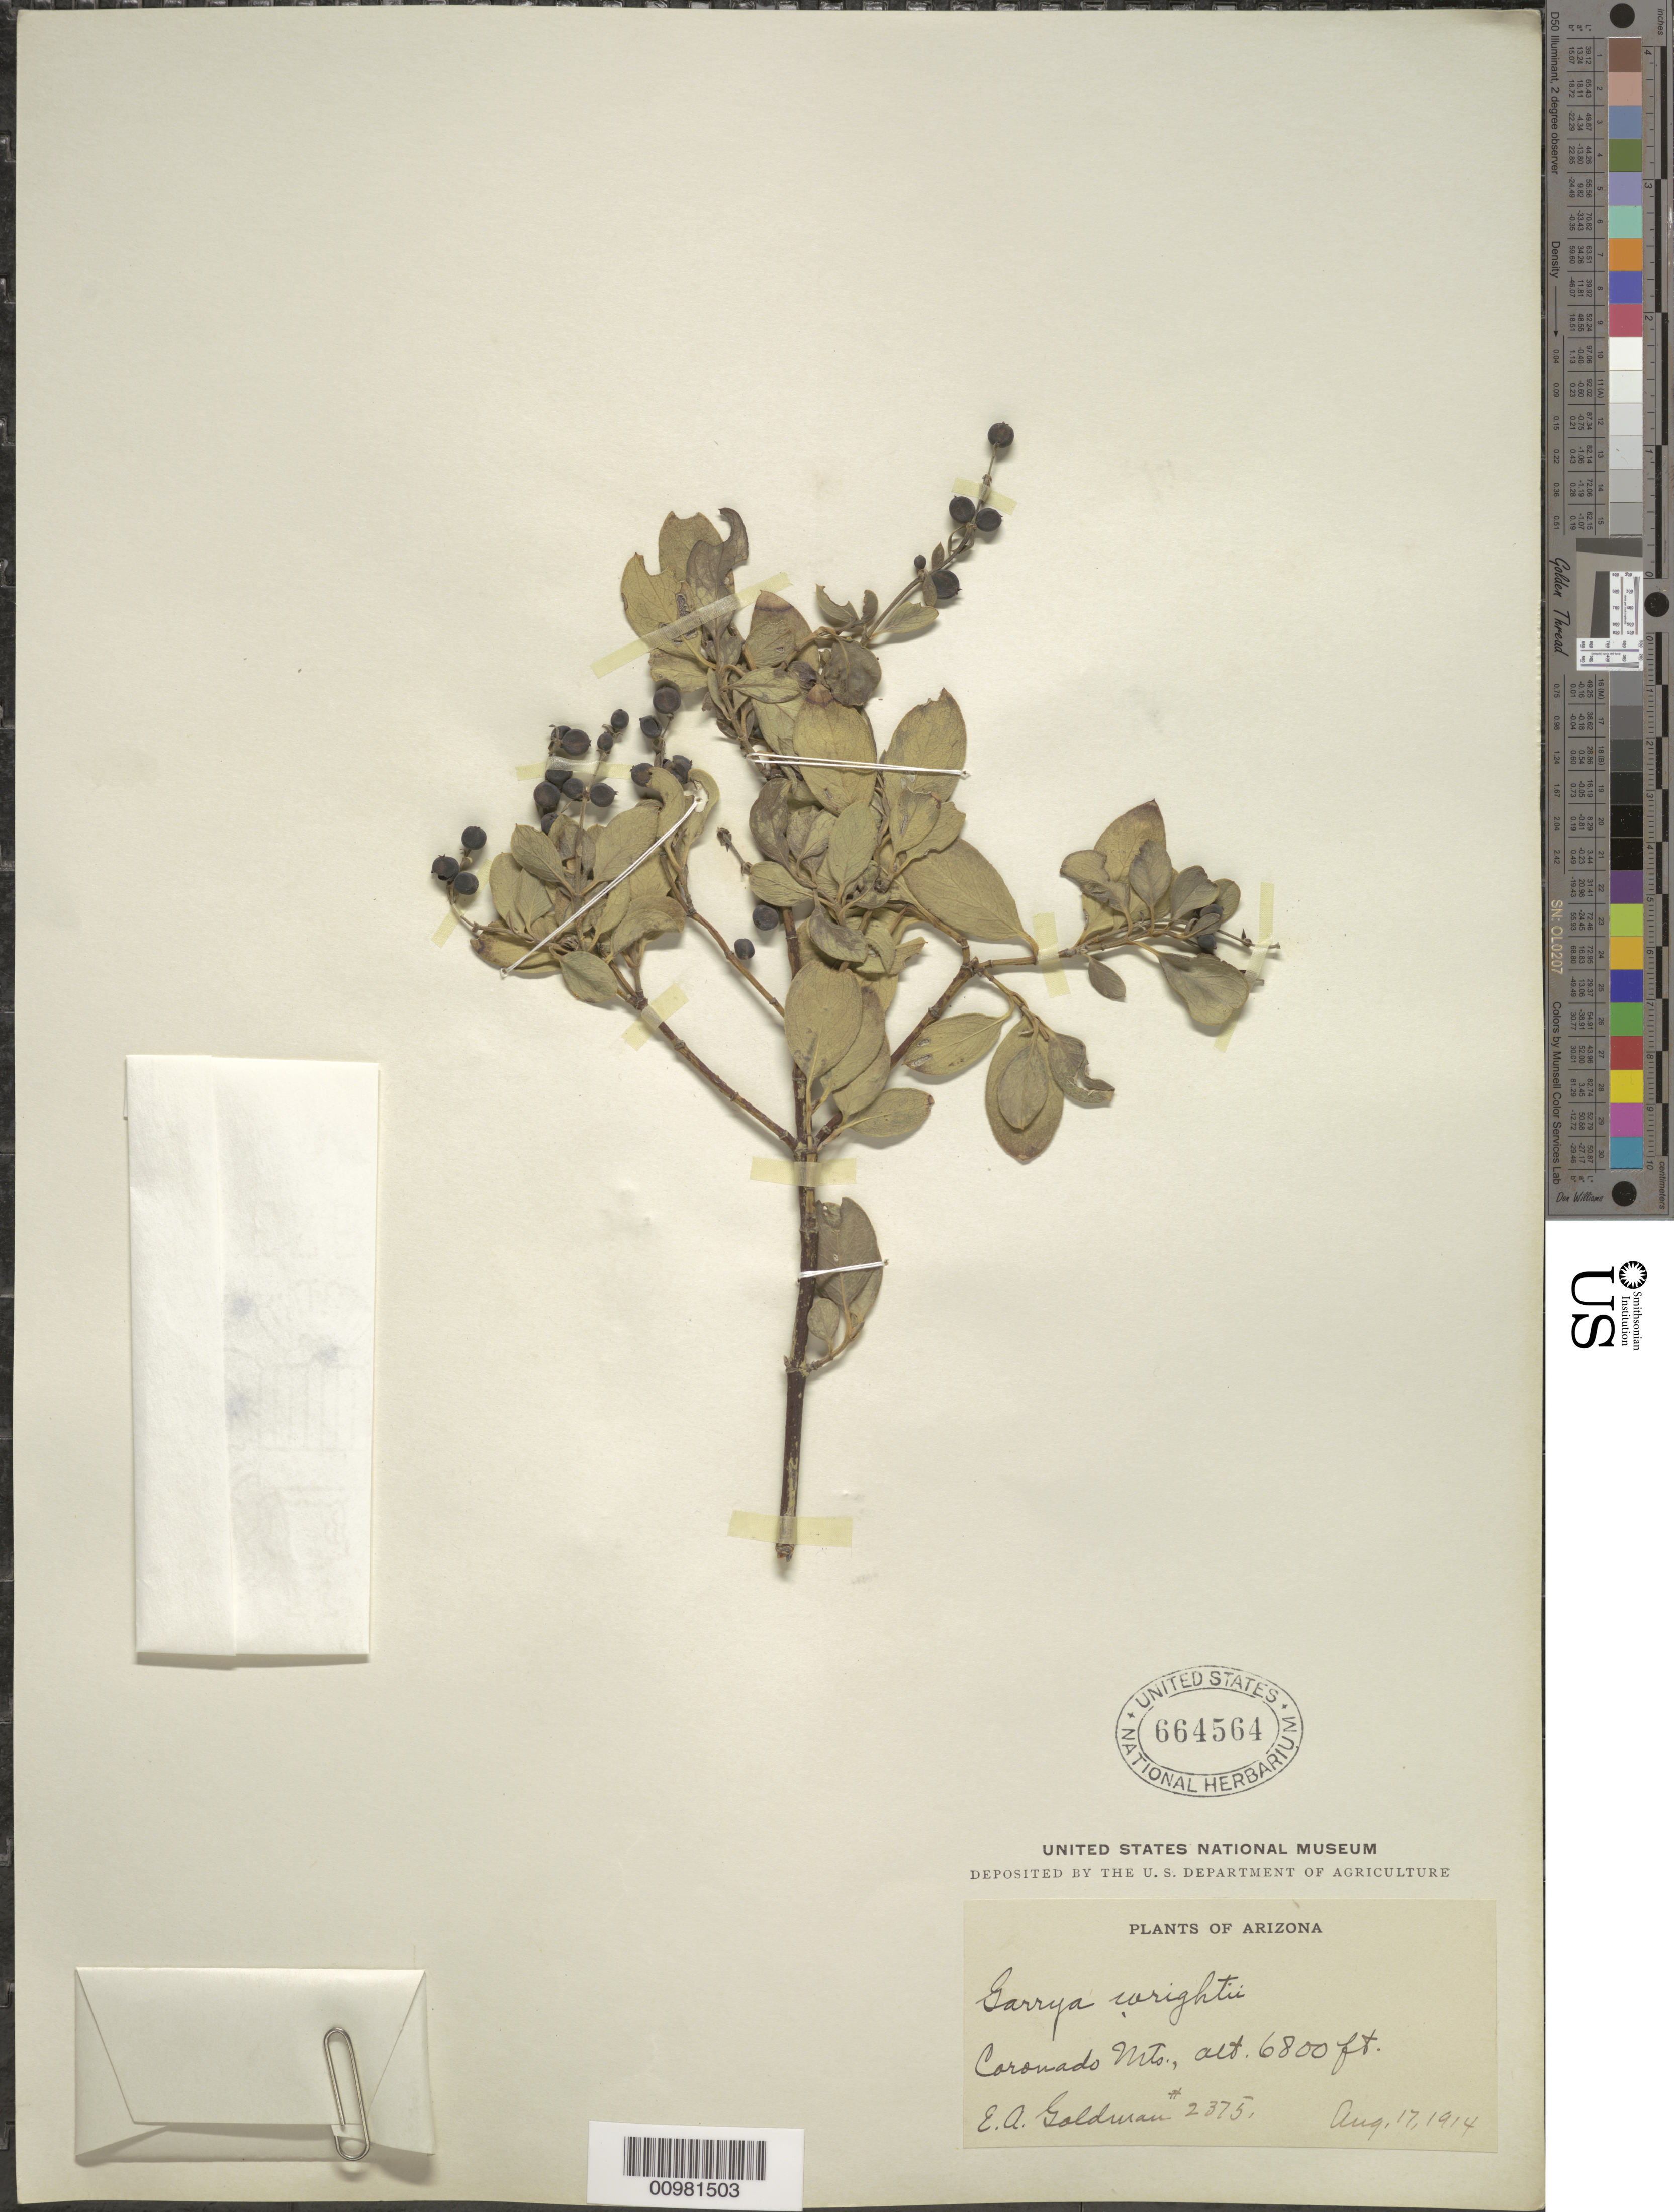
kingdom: Plantae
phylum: Tracheophyta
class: Magnoliopsida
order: Garryales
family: Garryaceae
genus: Garrya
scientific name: Garrya wrightii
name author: Torr.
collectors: E. A. Goldman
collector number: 2375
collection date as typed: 17 Aug 1914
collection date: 1914-08-17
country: United States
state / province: Arizona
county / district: Pima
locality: Coronado Mountains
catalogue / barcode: US 664564